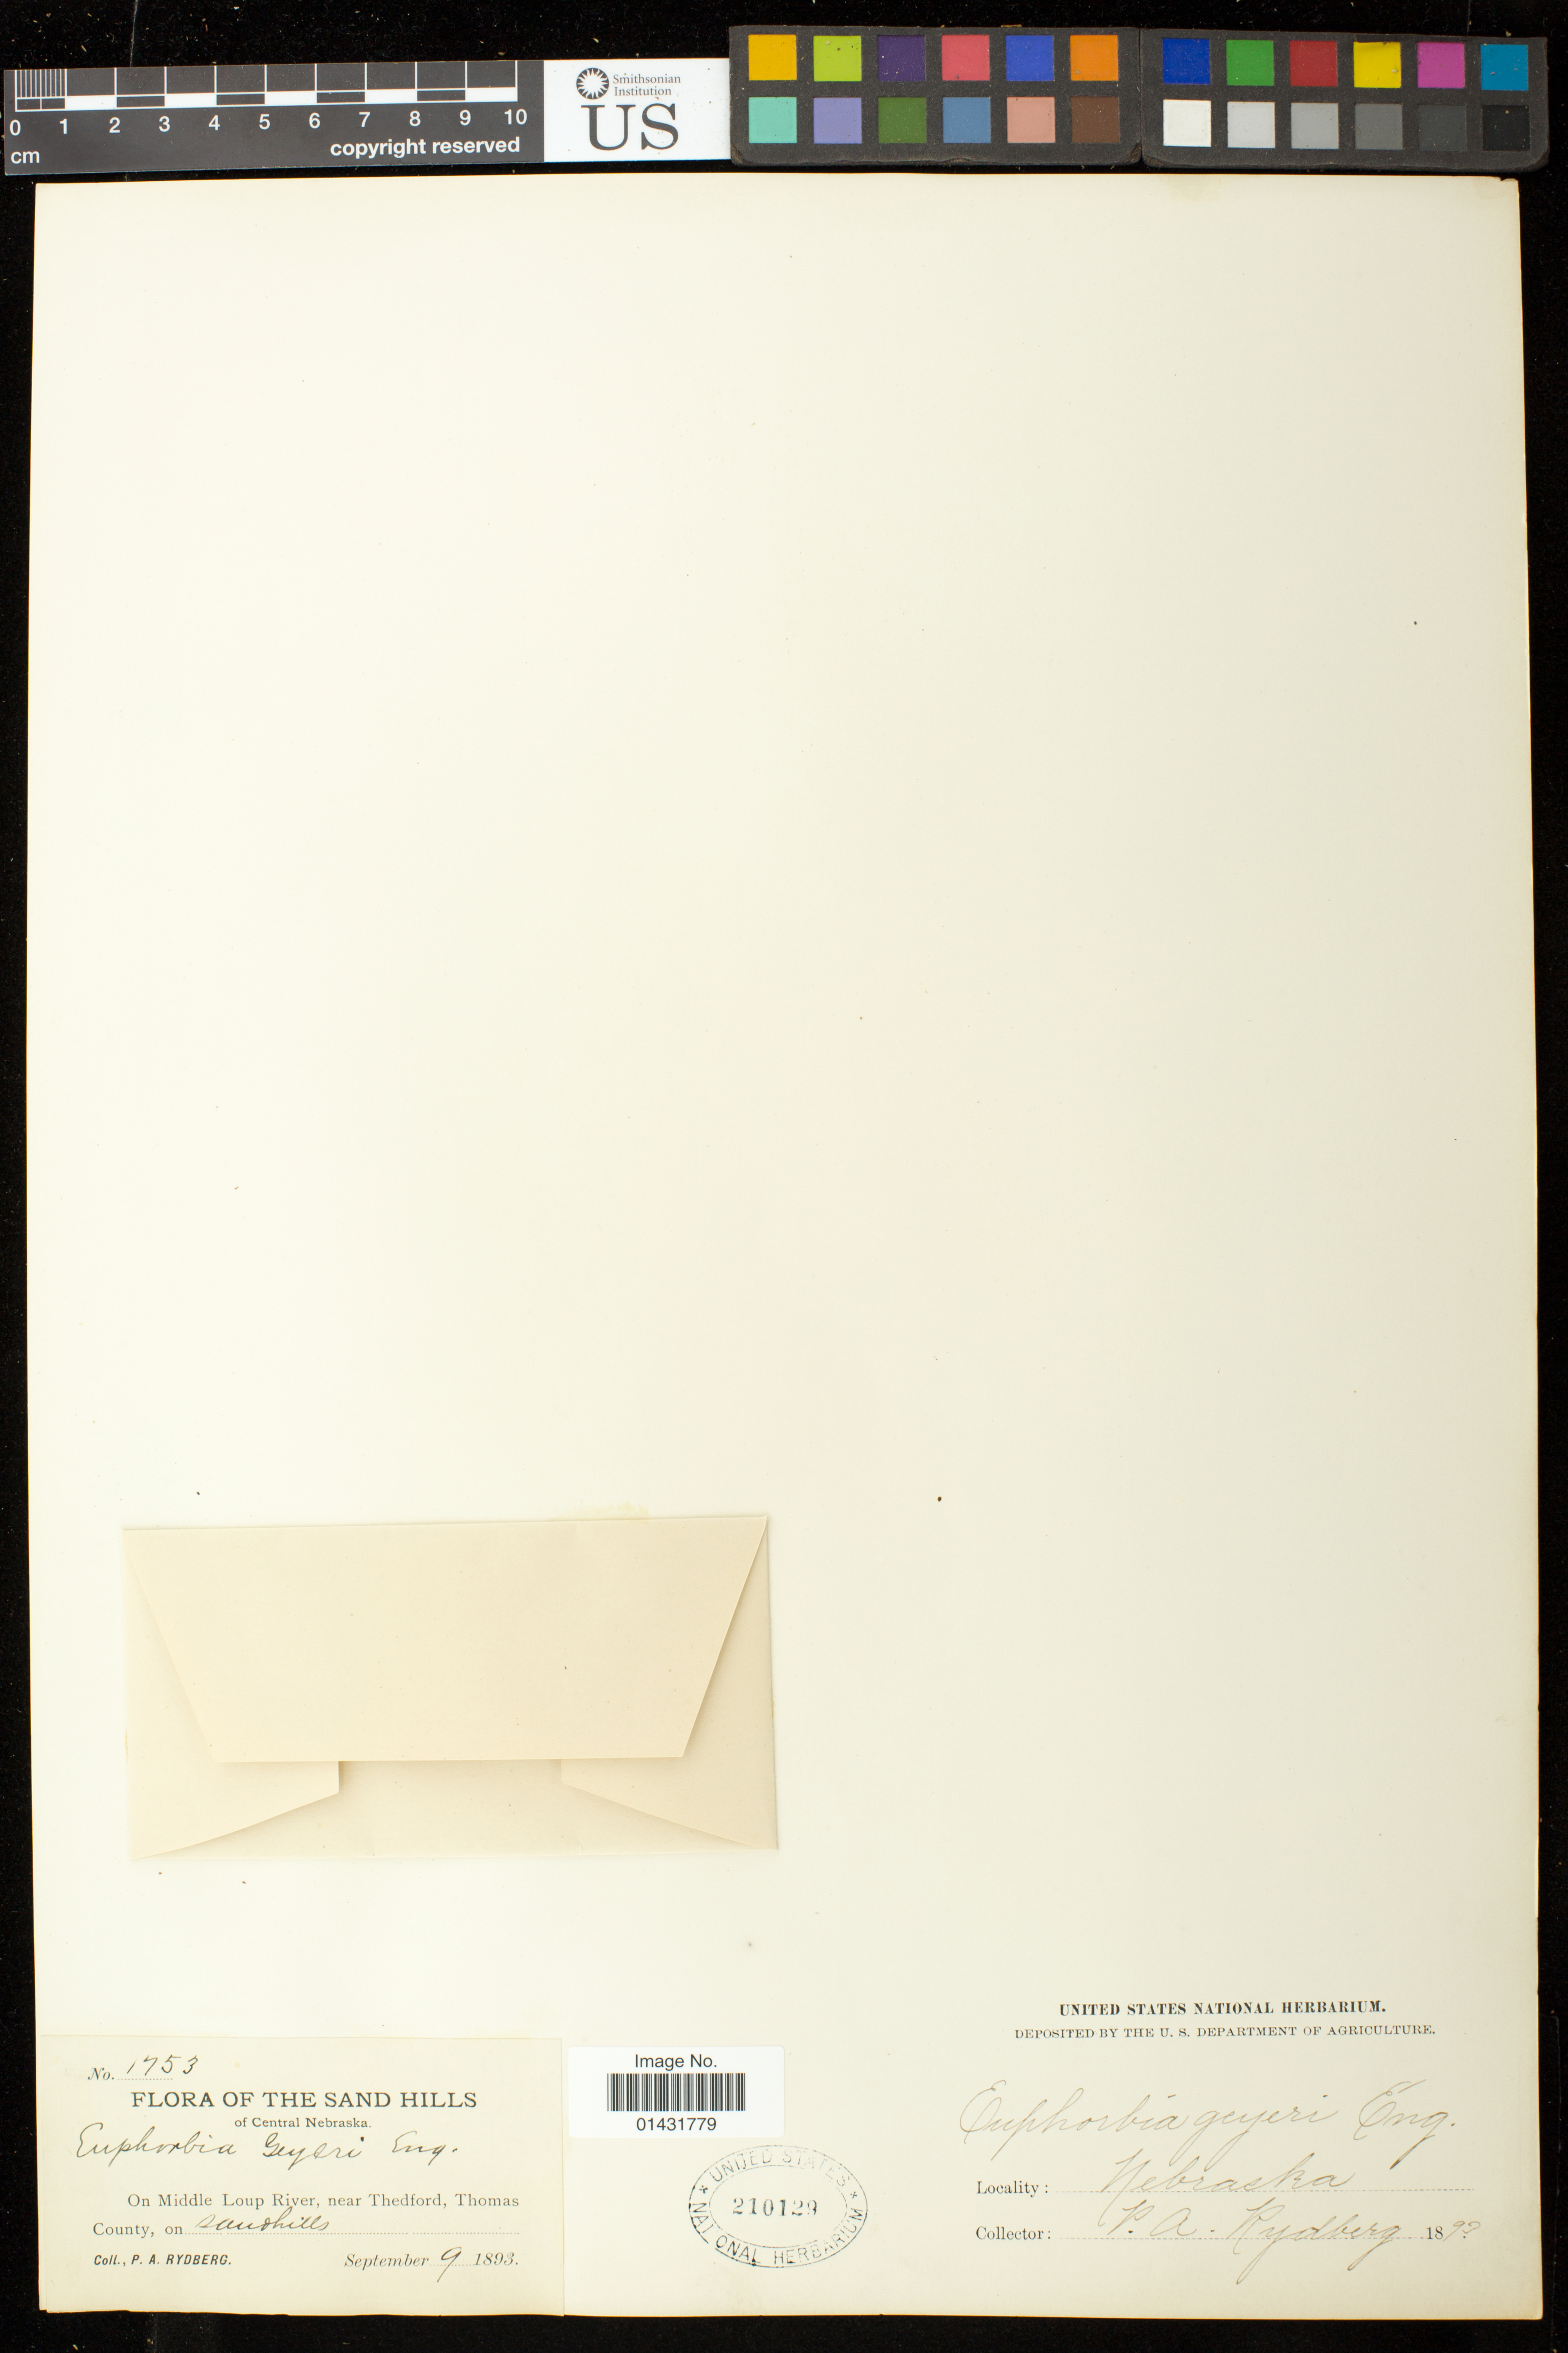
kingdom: Plantae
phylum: Tracheophyta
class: Magnoliopsida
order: Malpighiales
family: Euphorbiaceae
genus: Euphorbia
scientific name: Euphorbia geyeri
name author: Engelm.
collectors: P. A. Rydberg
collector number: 1753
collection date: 1893-09-09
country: United States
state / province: Nebraska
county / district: Thomas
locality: on Middle Loup River, near Thedford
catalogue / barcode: US 210129